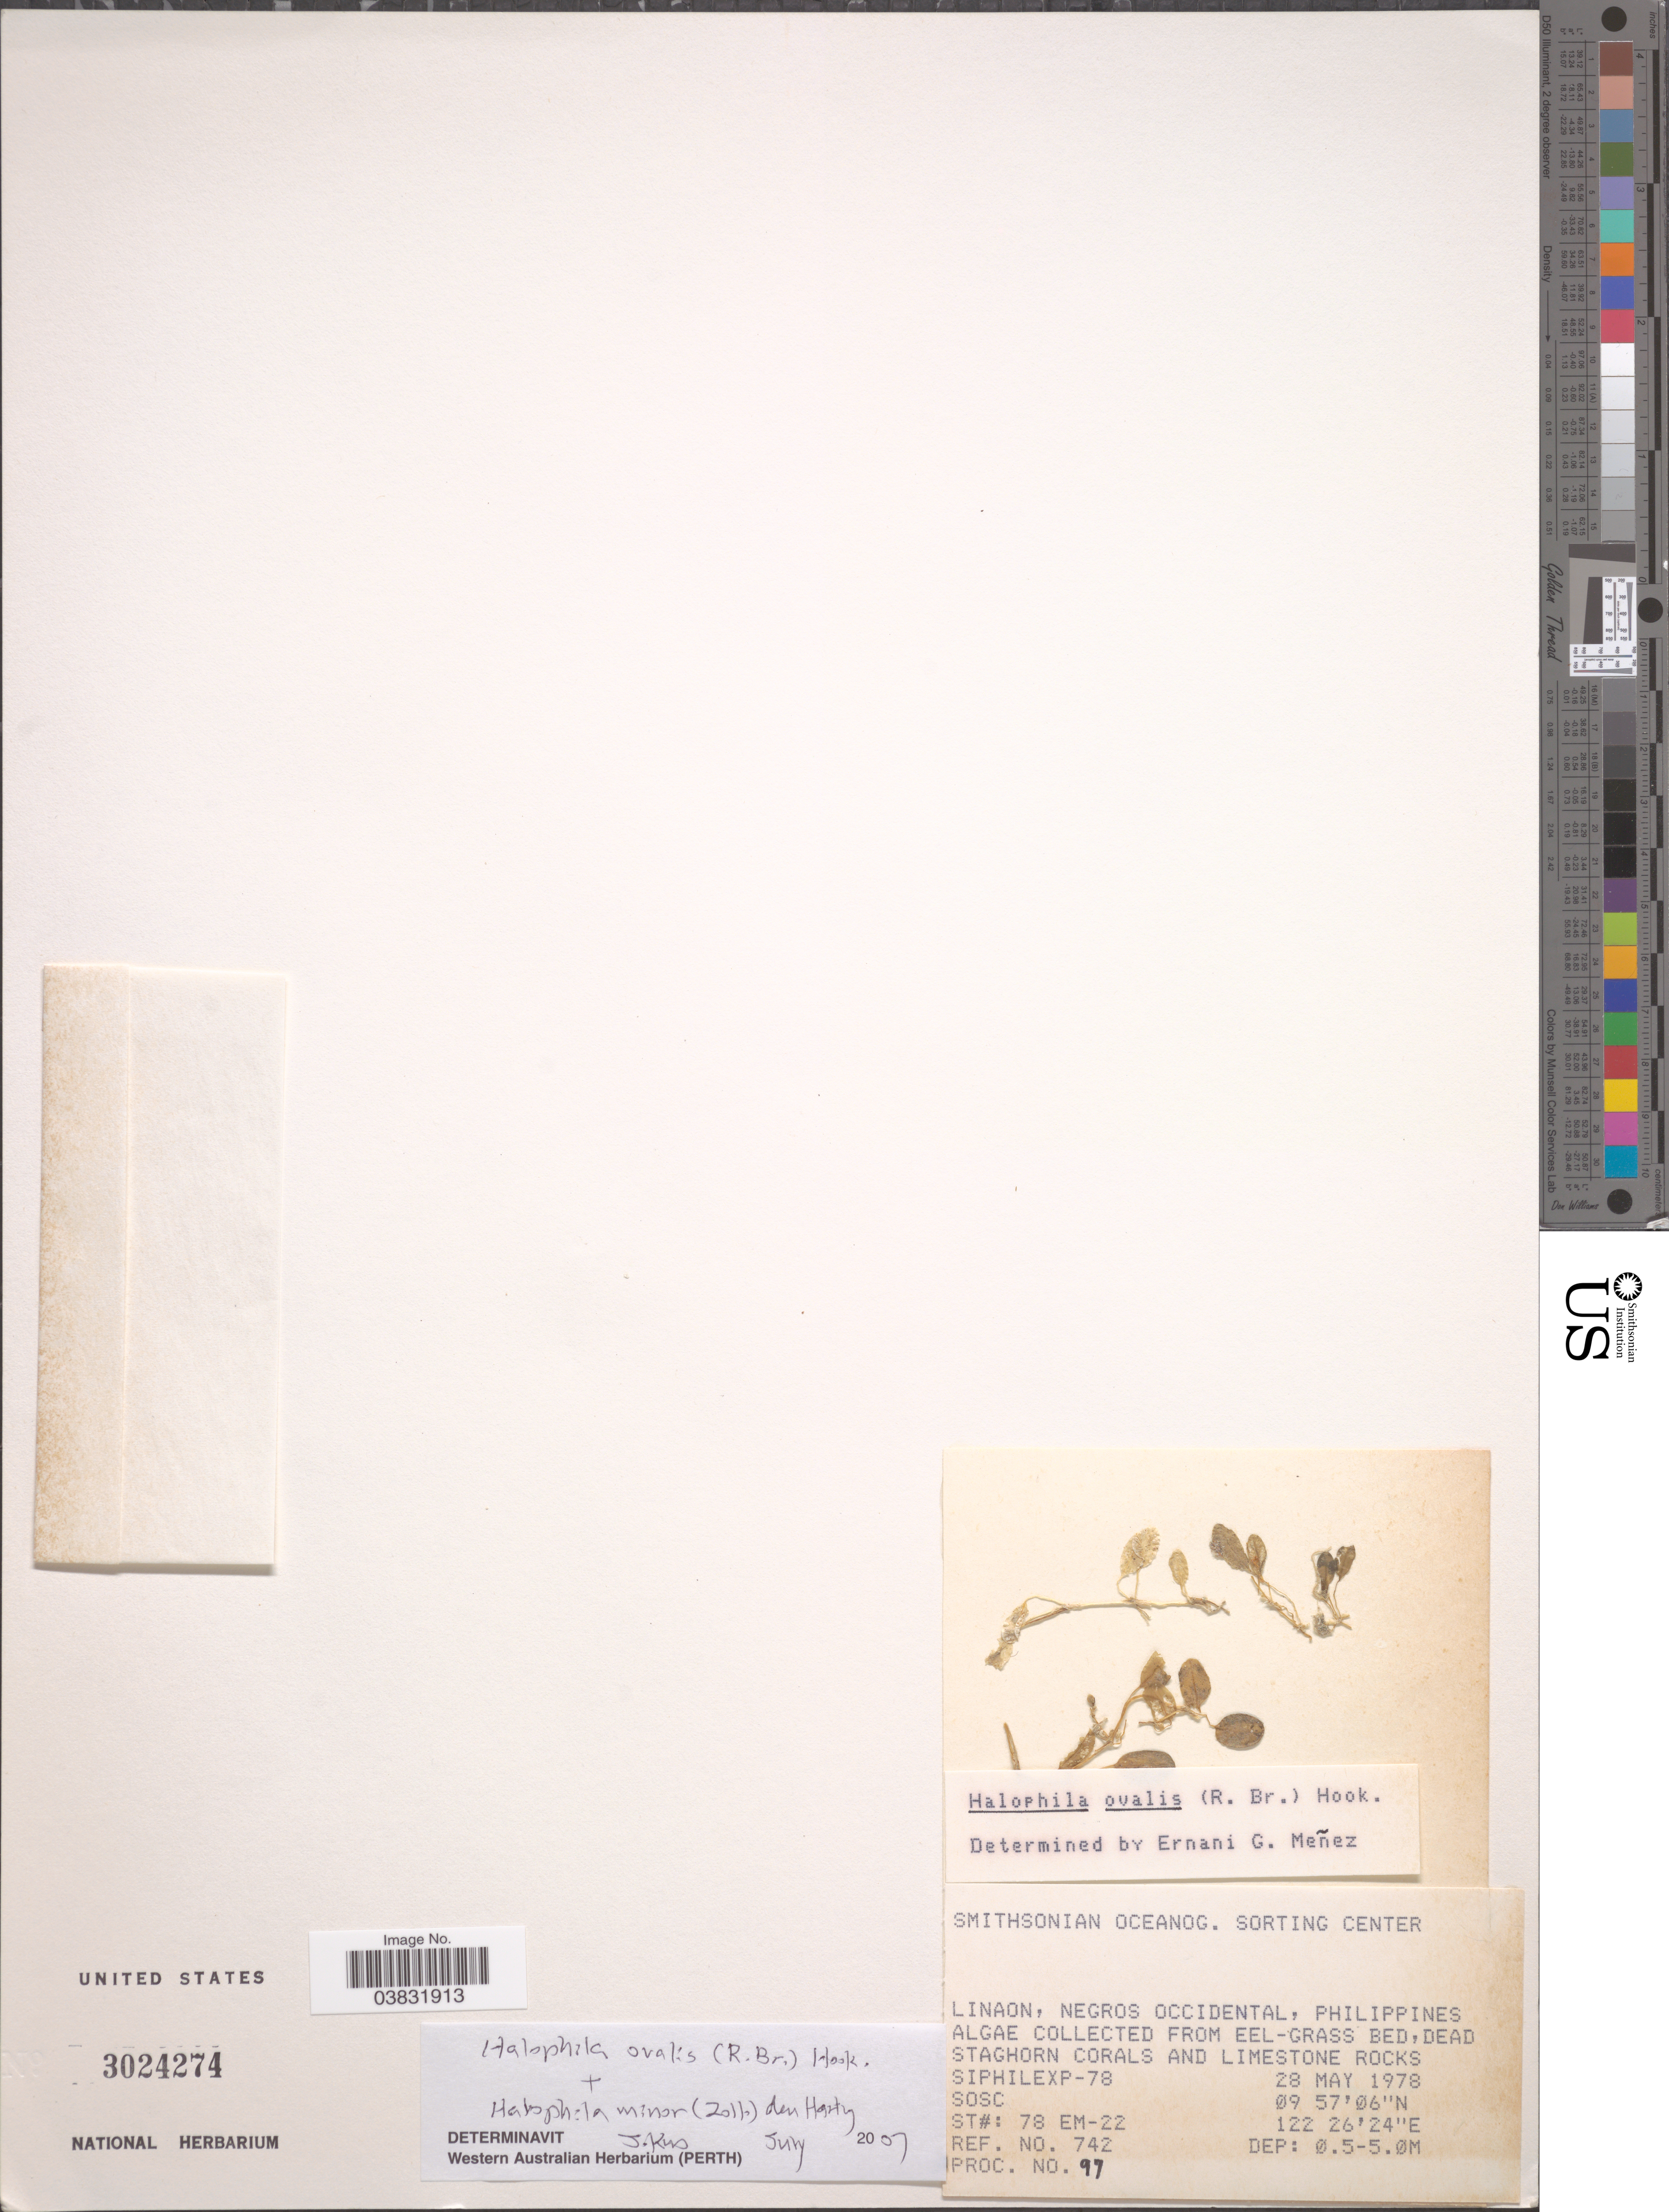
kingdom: Plantae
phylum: Tracheophyta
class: Liliopsida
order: Alismatales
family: Hydrocharitaceae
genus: Halophila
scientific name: Halophila ovalis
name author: (R. Br.) Hook. f.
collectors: SOSC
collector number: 742/97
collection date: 1978-05-28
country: Philippines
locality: Linaon, Negros Occidental, Philippines Algae collected from eel-grass bed, dead staghorn corals and limestone rocks.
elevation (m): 0.5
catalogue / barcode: US 3024274